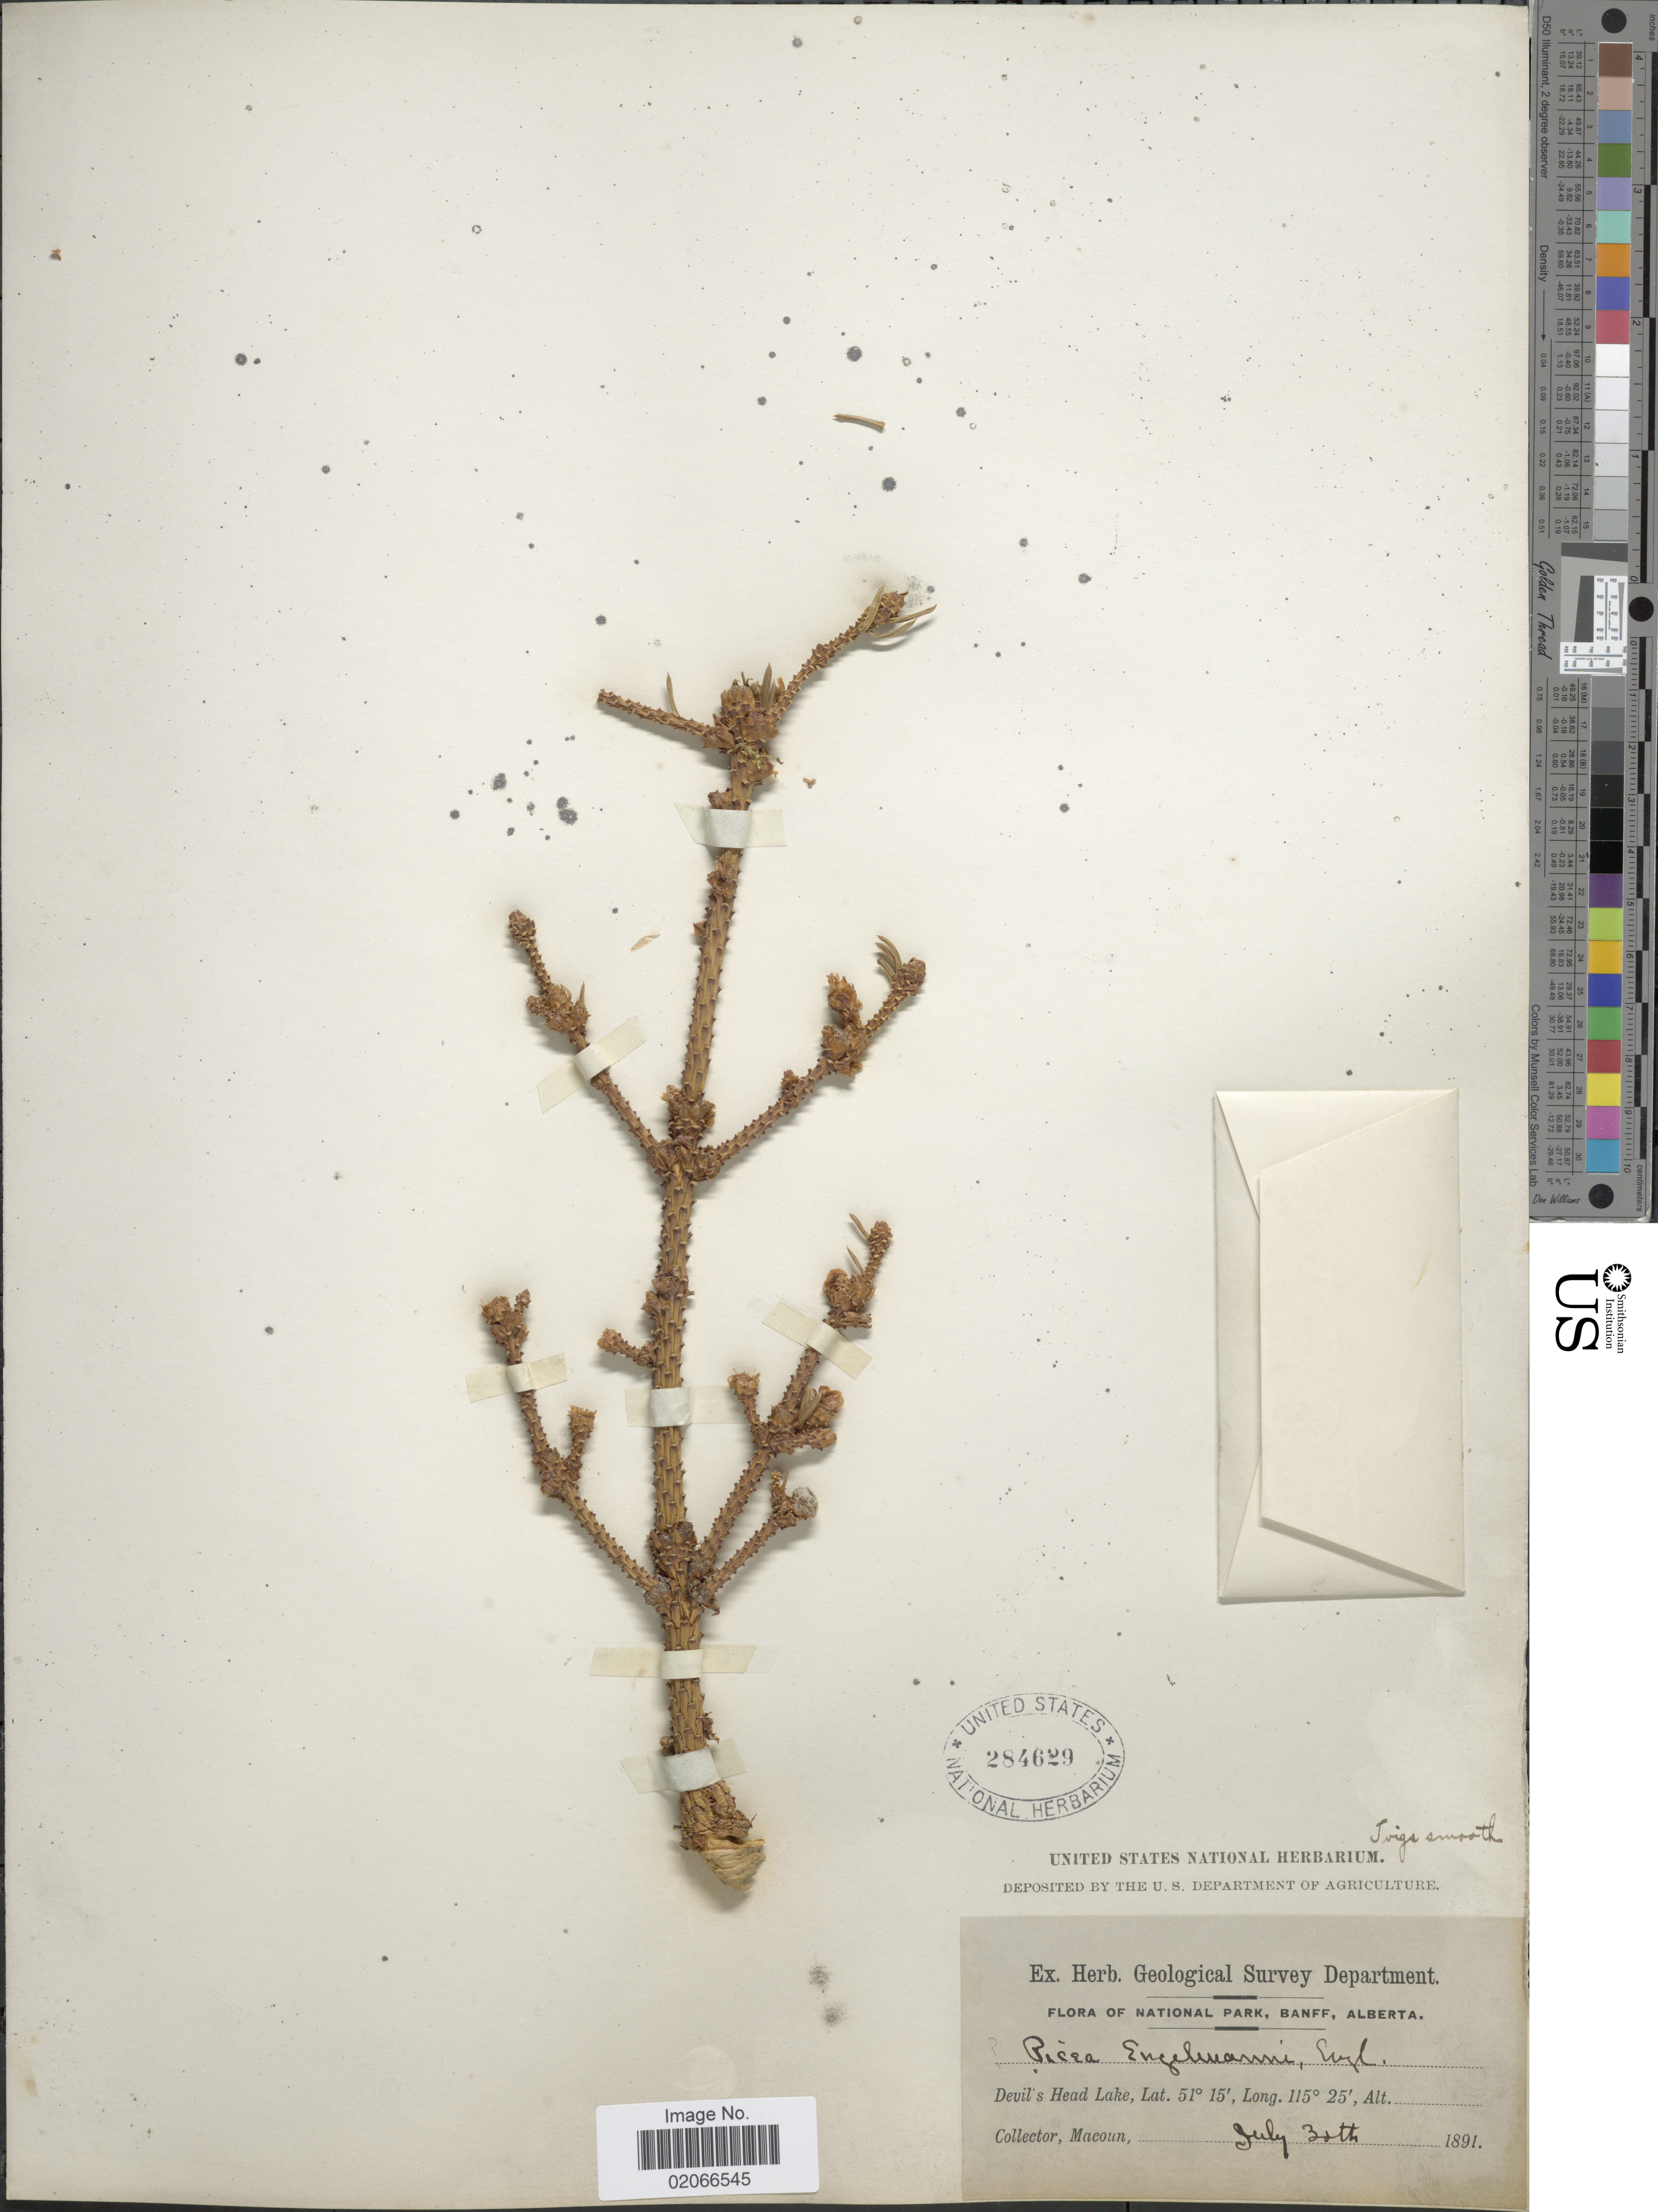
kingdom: Plantae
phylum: Tracheophyta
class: Pinopsida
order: Pinales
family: Pinaceae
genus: Picea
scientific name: Picea glauca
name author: (Moench) Voss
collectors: -- Macoun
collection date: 1891-07-30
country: Canada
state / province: Alberta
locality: National Park, Banff, Devil's Head Lake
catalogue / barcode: US 284629